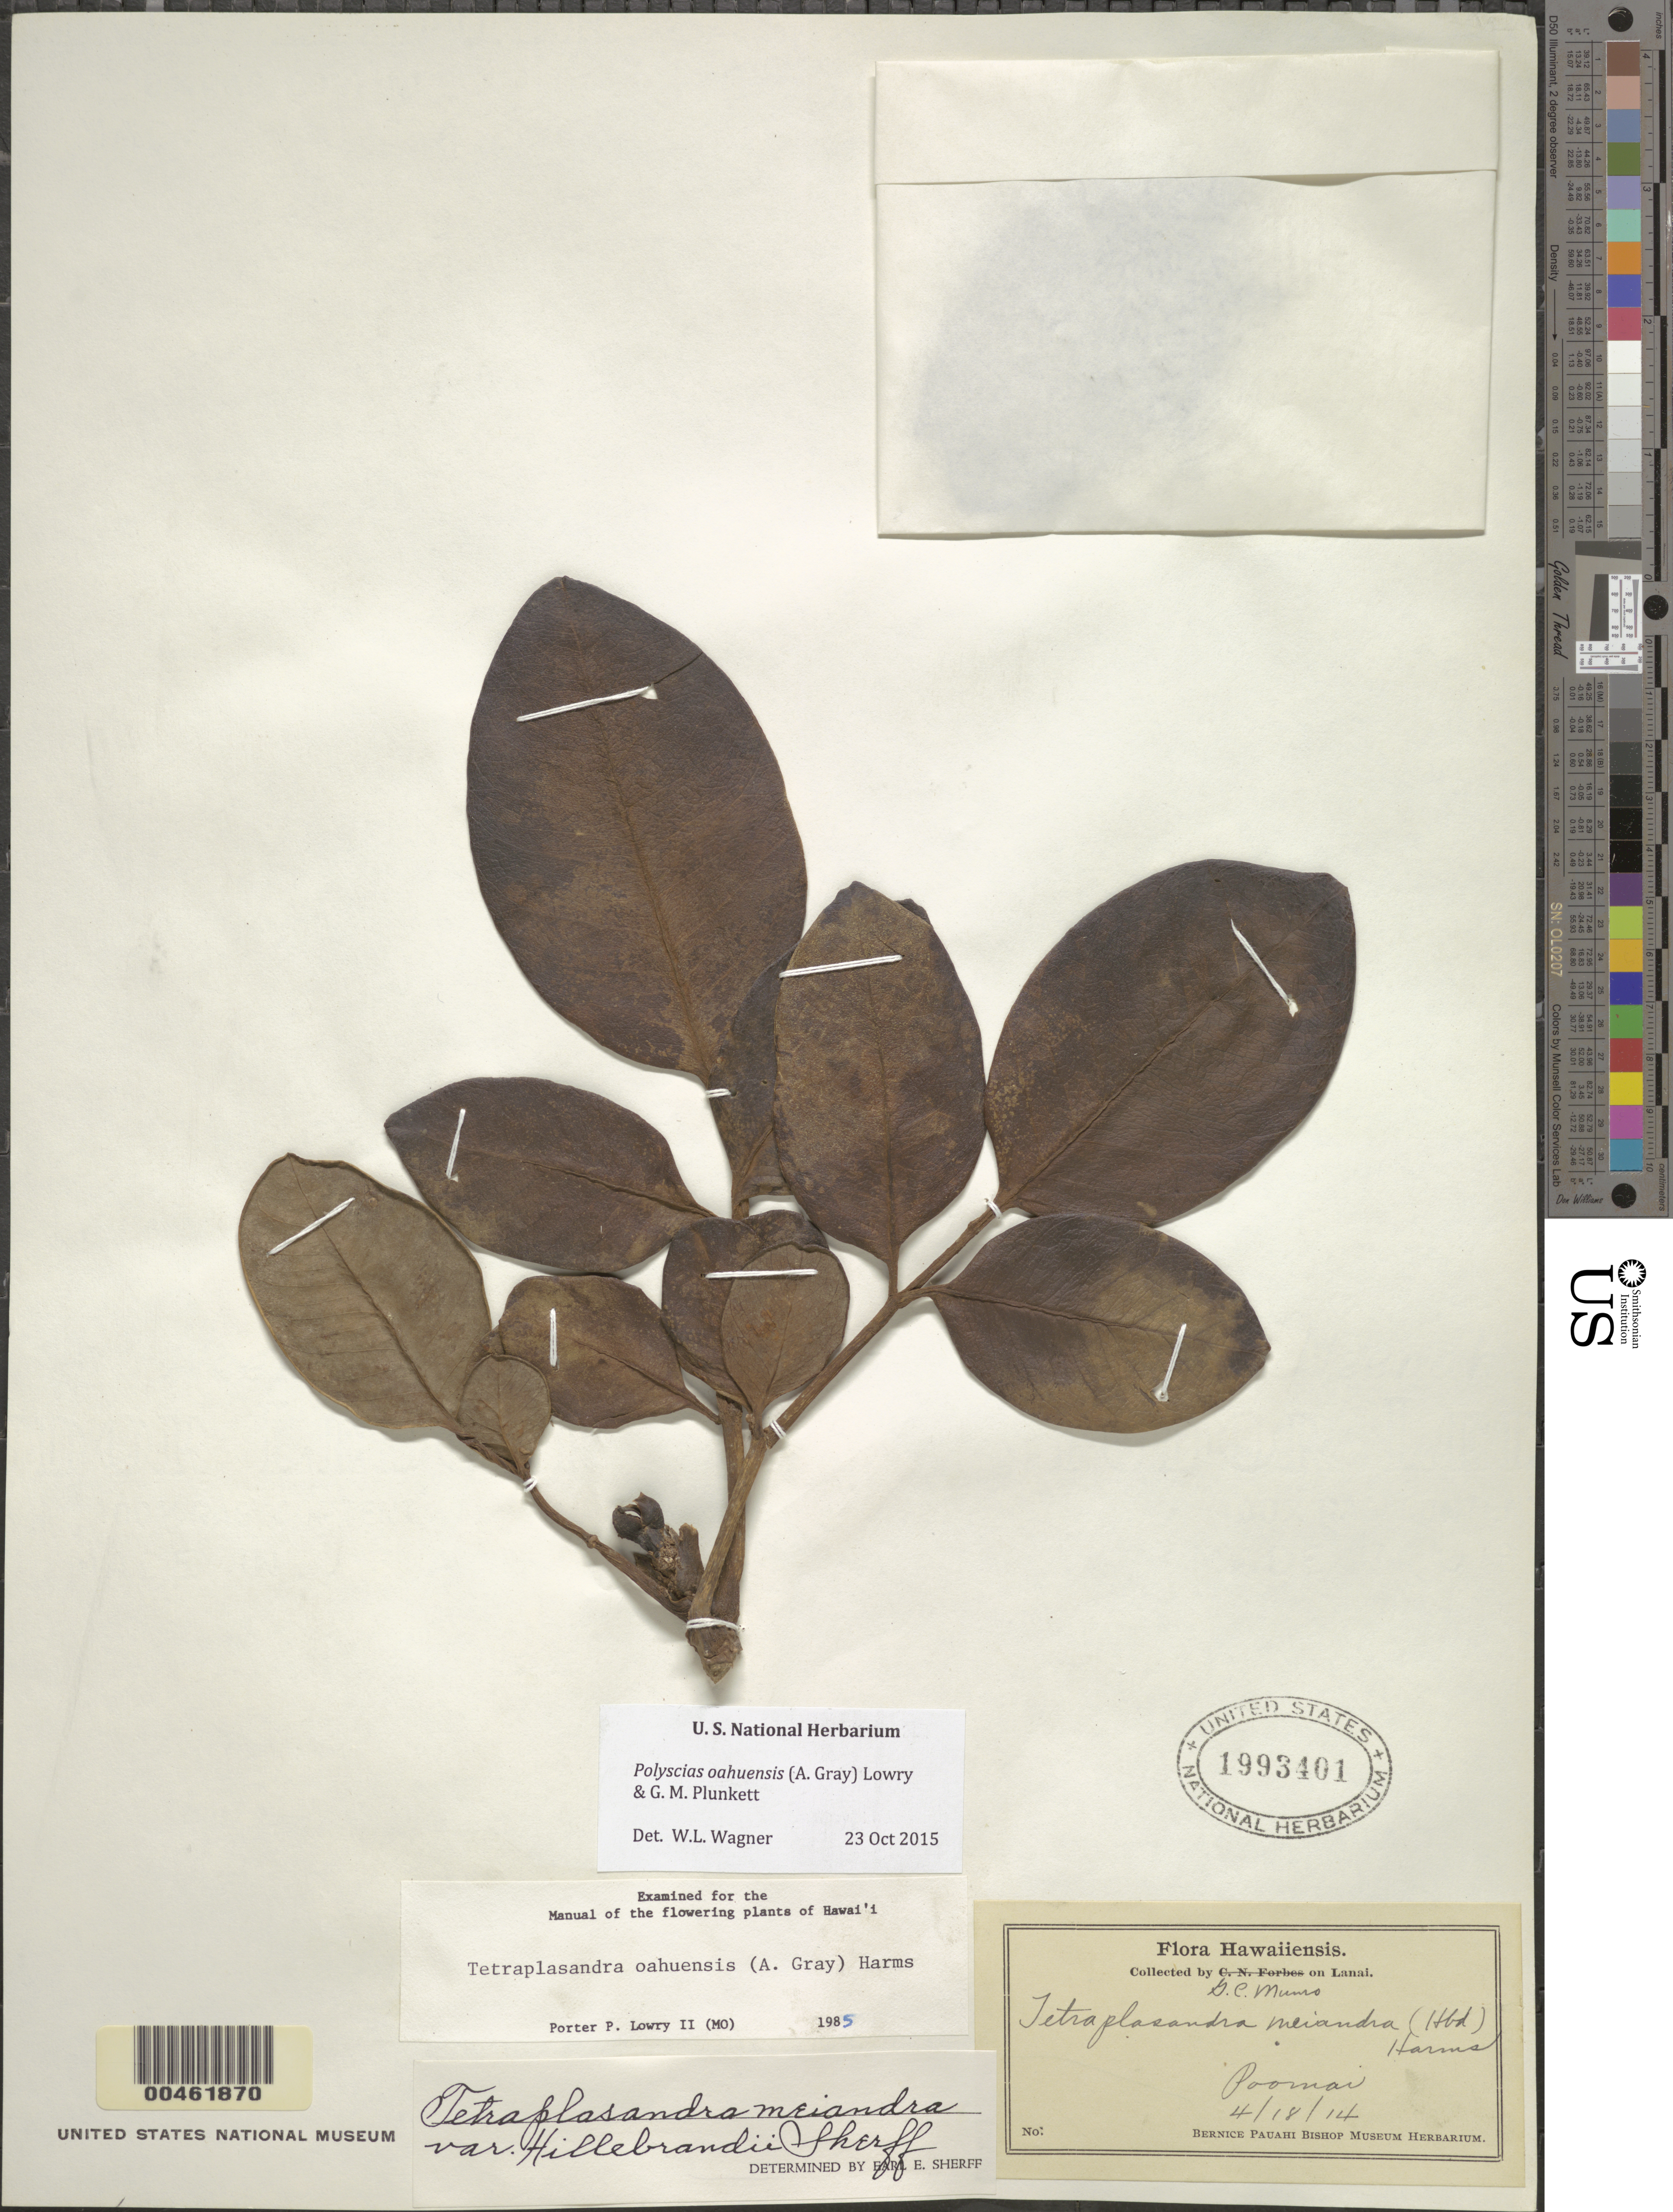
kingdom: Plantae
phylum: Tracheophyta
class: Magnoliopsida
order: Apiales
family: Araliaceae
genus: Polyscias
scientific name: Polyscias oahuensis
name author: (A. Gray) Lowry & G. M. Plunkett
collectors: G. C. Munro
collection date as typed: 18 Apr 1914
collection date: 1914-04-18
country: United States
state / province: Hawaii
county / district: Maui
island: Lana'i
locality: Poomai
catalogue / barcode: US 1993401